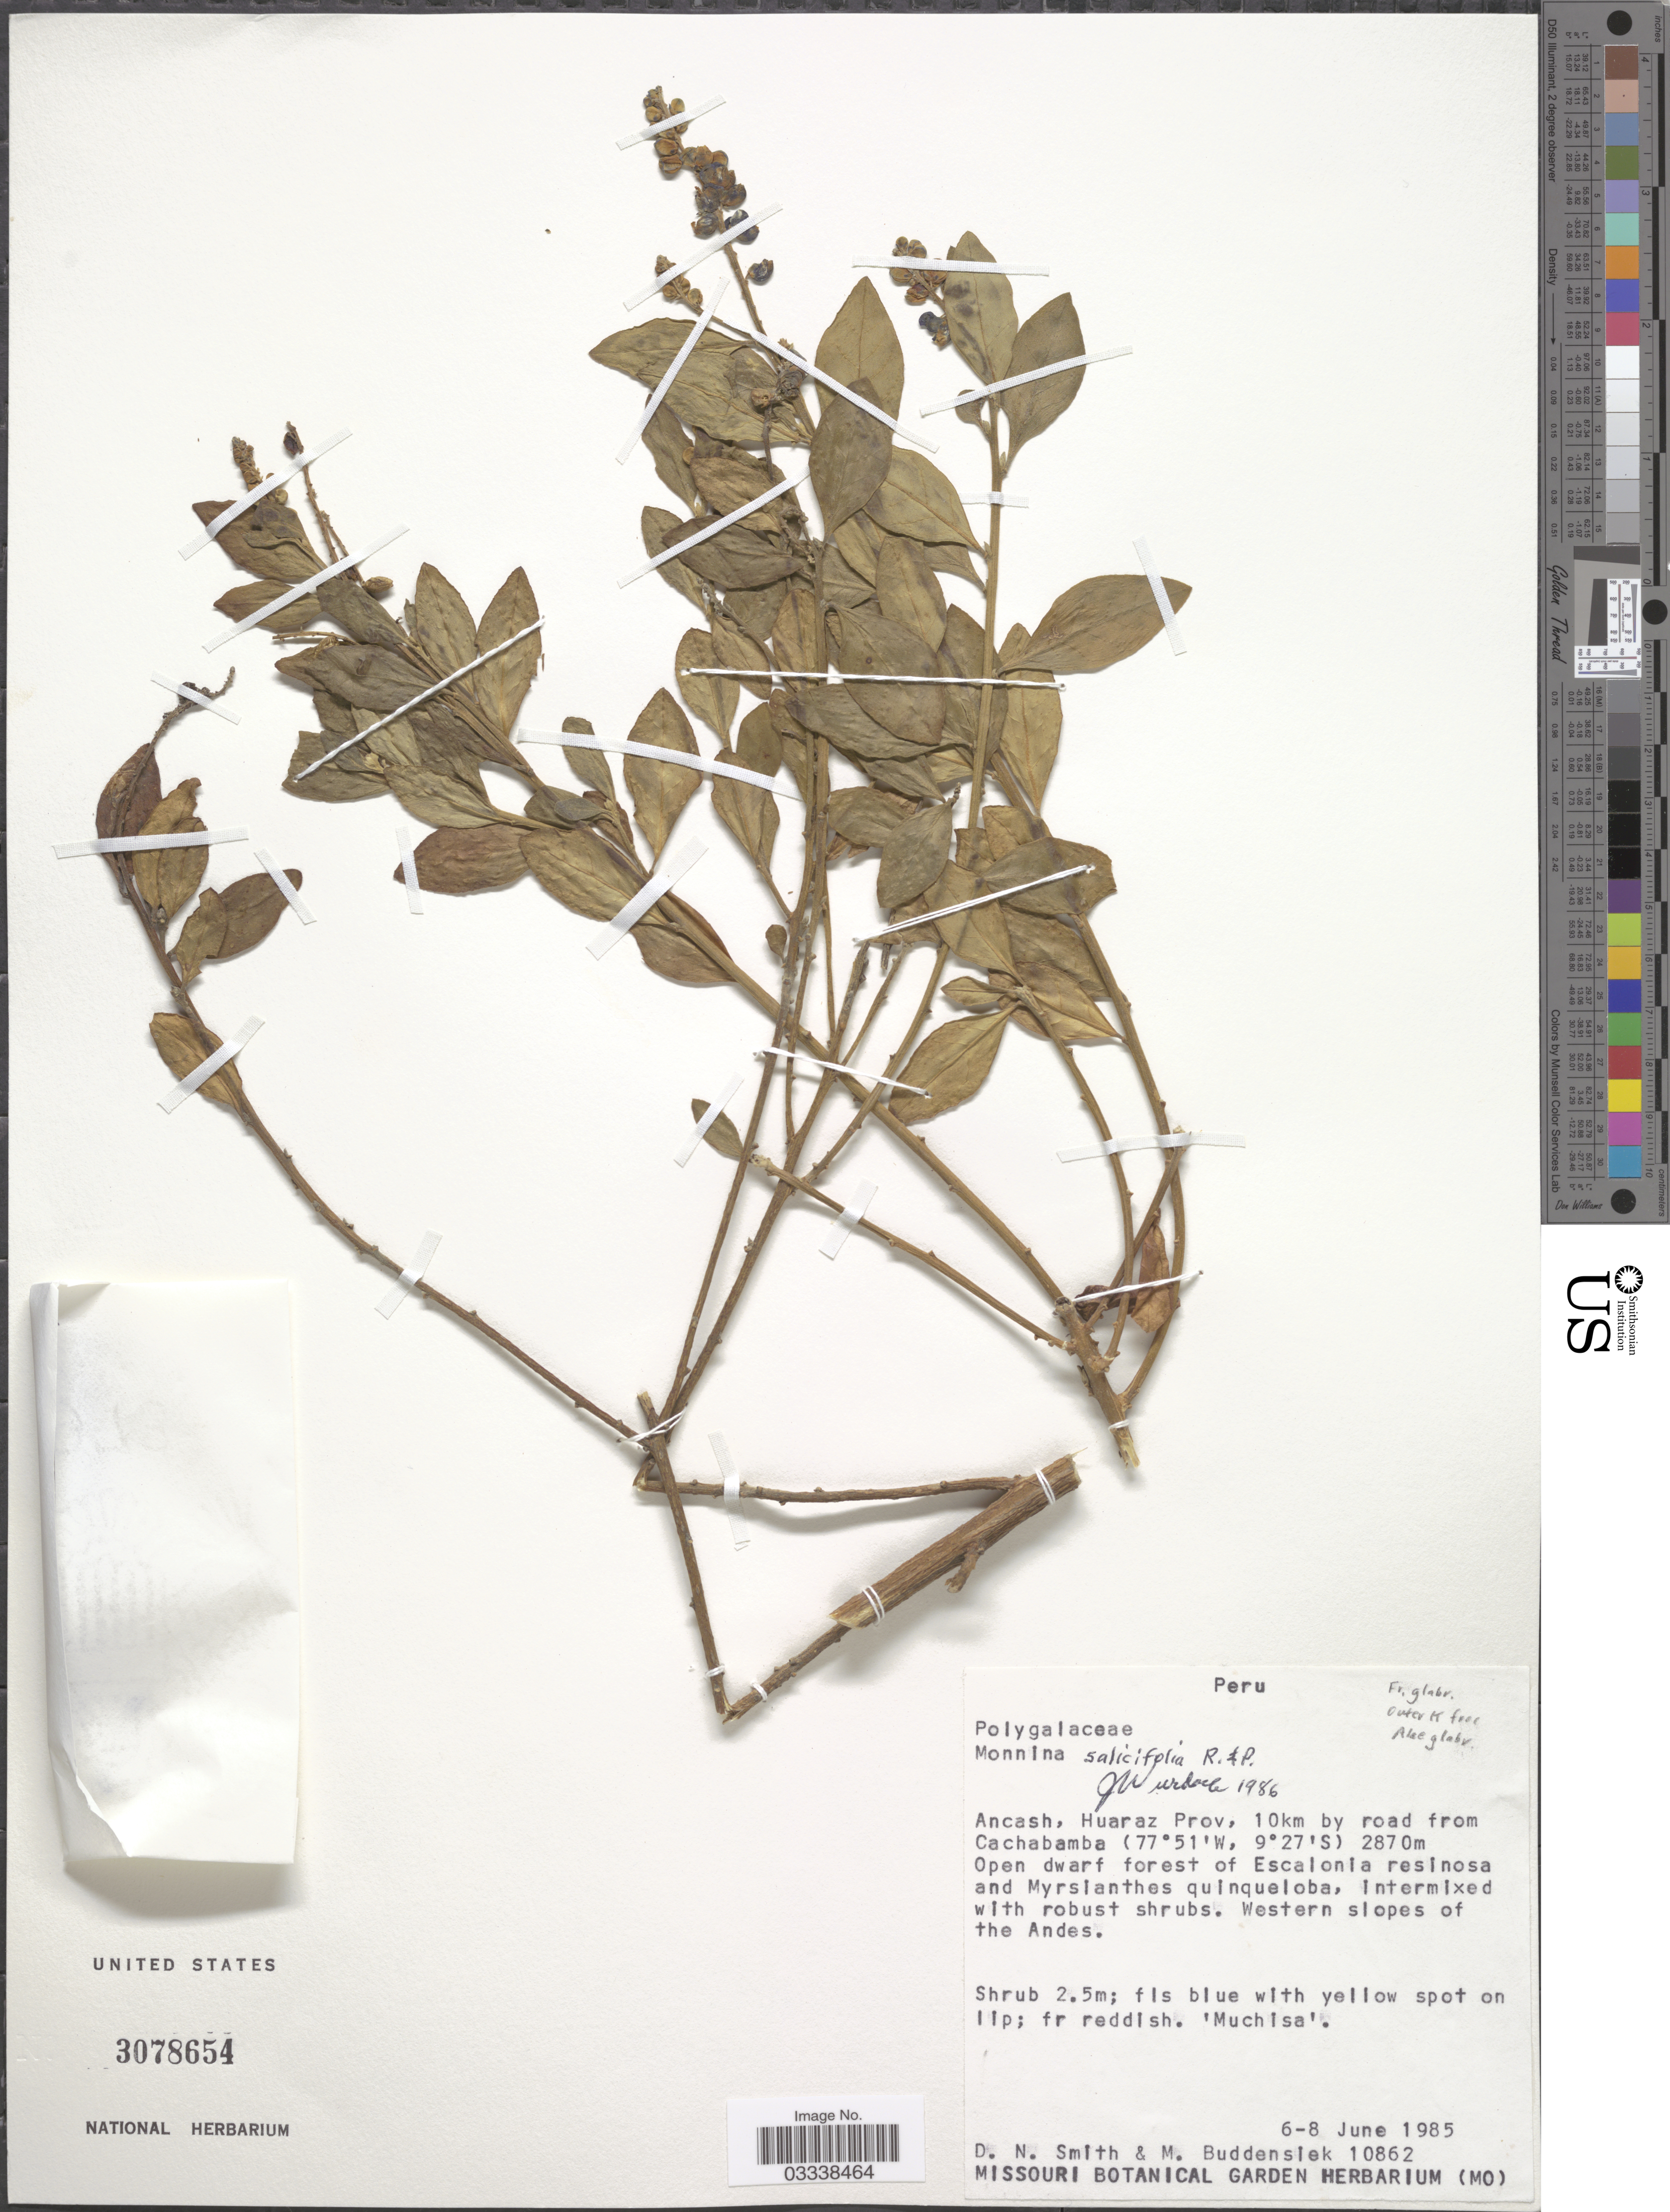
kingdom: Plantae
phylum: Tracheophyta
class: Magnoliopsida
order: Fabales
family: Polygalaceae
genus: Monnina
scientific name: Monnina salicifolia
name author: Ruiz & Pav.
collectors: D. Smith & M. Buddensiek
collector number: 10862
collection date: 1985-06-06/1985-06-08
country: Peru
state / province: Ancash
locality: Huaraz Prov, 10km by road from Cachabamba. Western slopes of the Andes.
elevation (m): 2870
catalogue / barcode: US 3078654